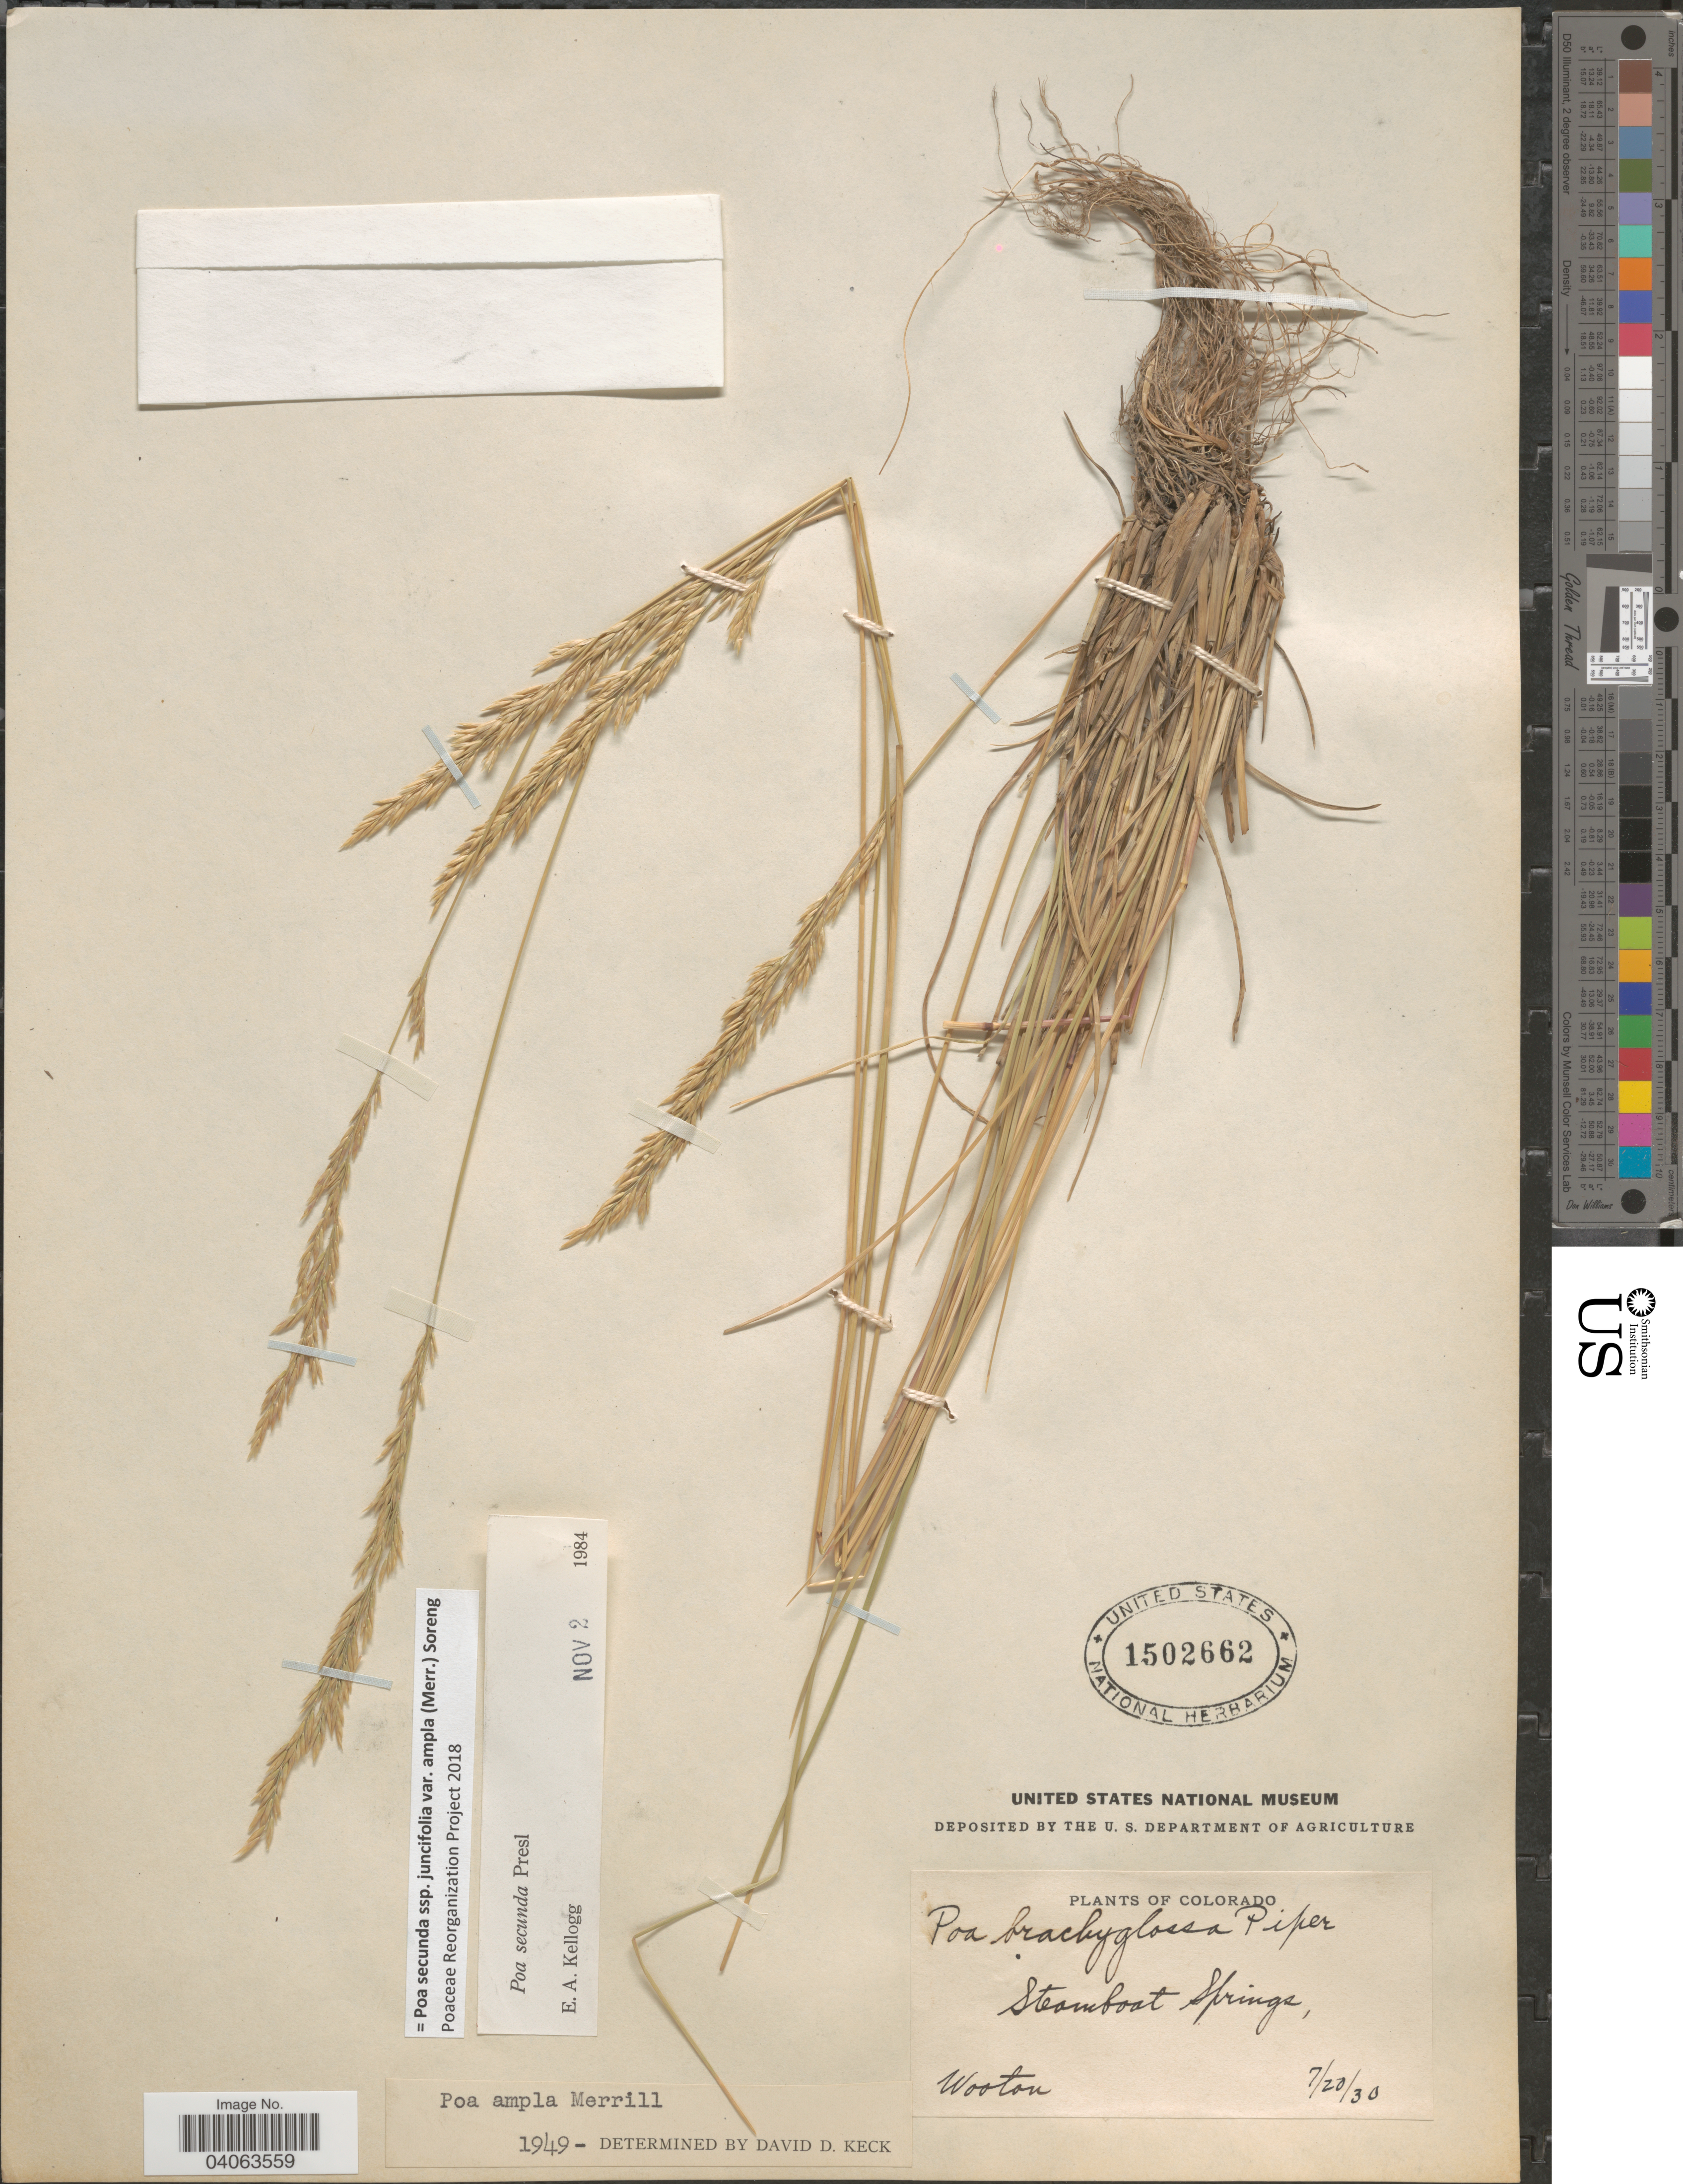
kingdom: Plantae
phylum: Tracheophyta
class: Liliopsida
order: Poales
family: Poaceae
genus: Poa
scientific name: Poa secunda subsp. juncifolia var. ampla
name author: (Merr.) Soreng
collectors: E. O. Wooton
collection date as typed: Transcribed d/m/y: 20/7/30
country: United States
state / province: Colorado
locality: Steamboat Springs.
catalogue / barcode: US 1502662